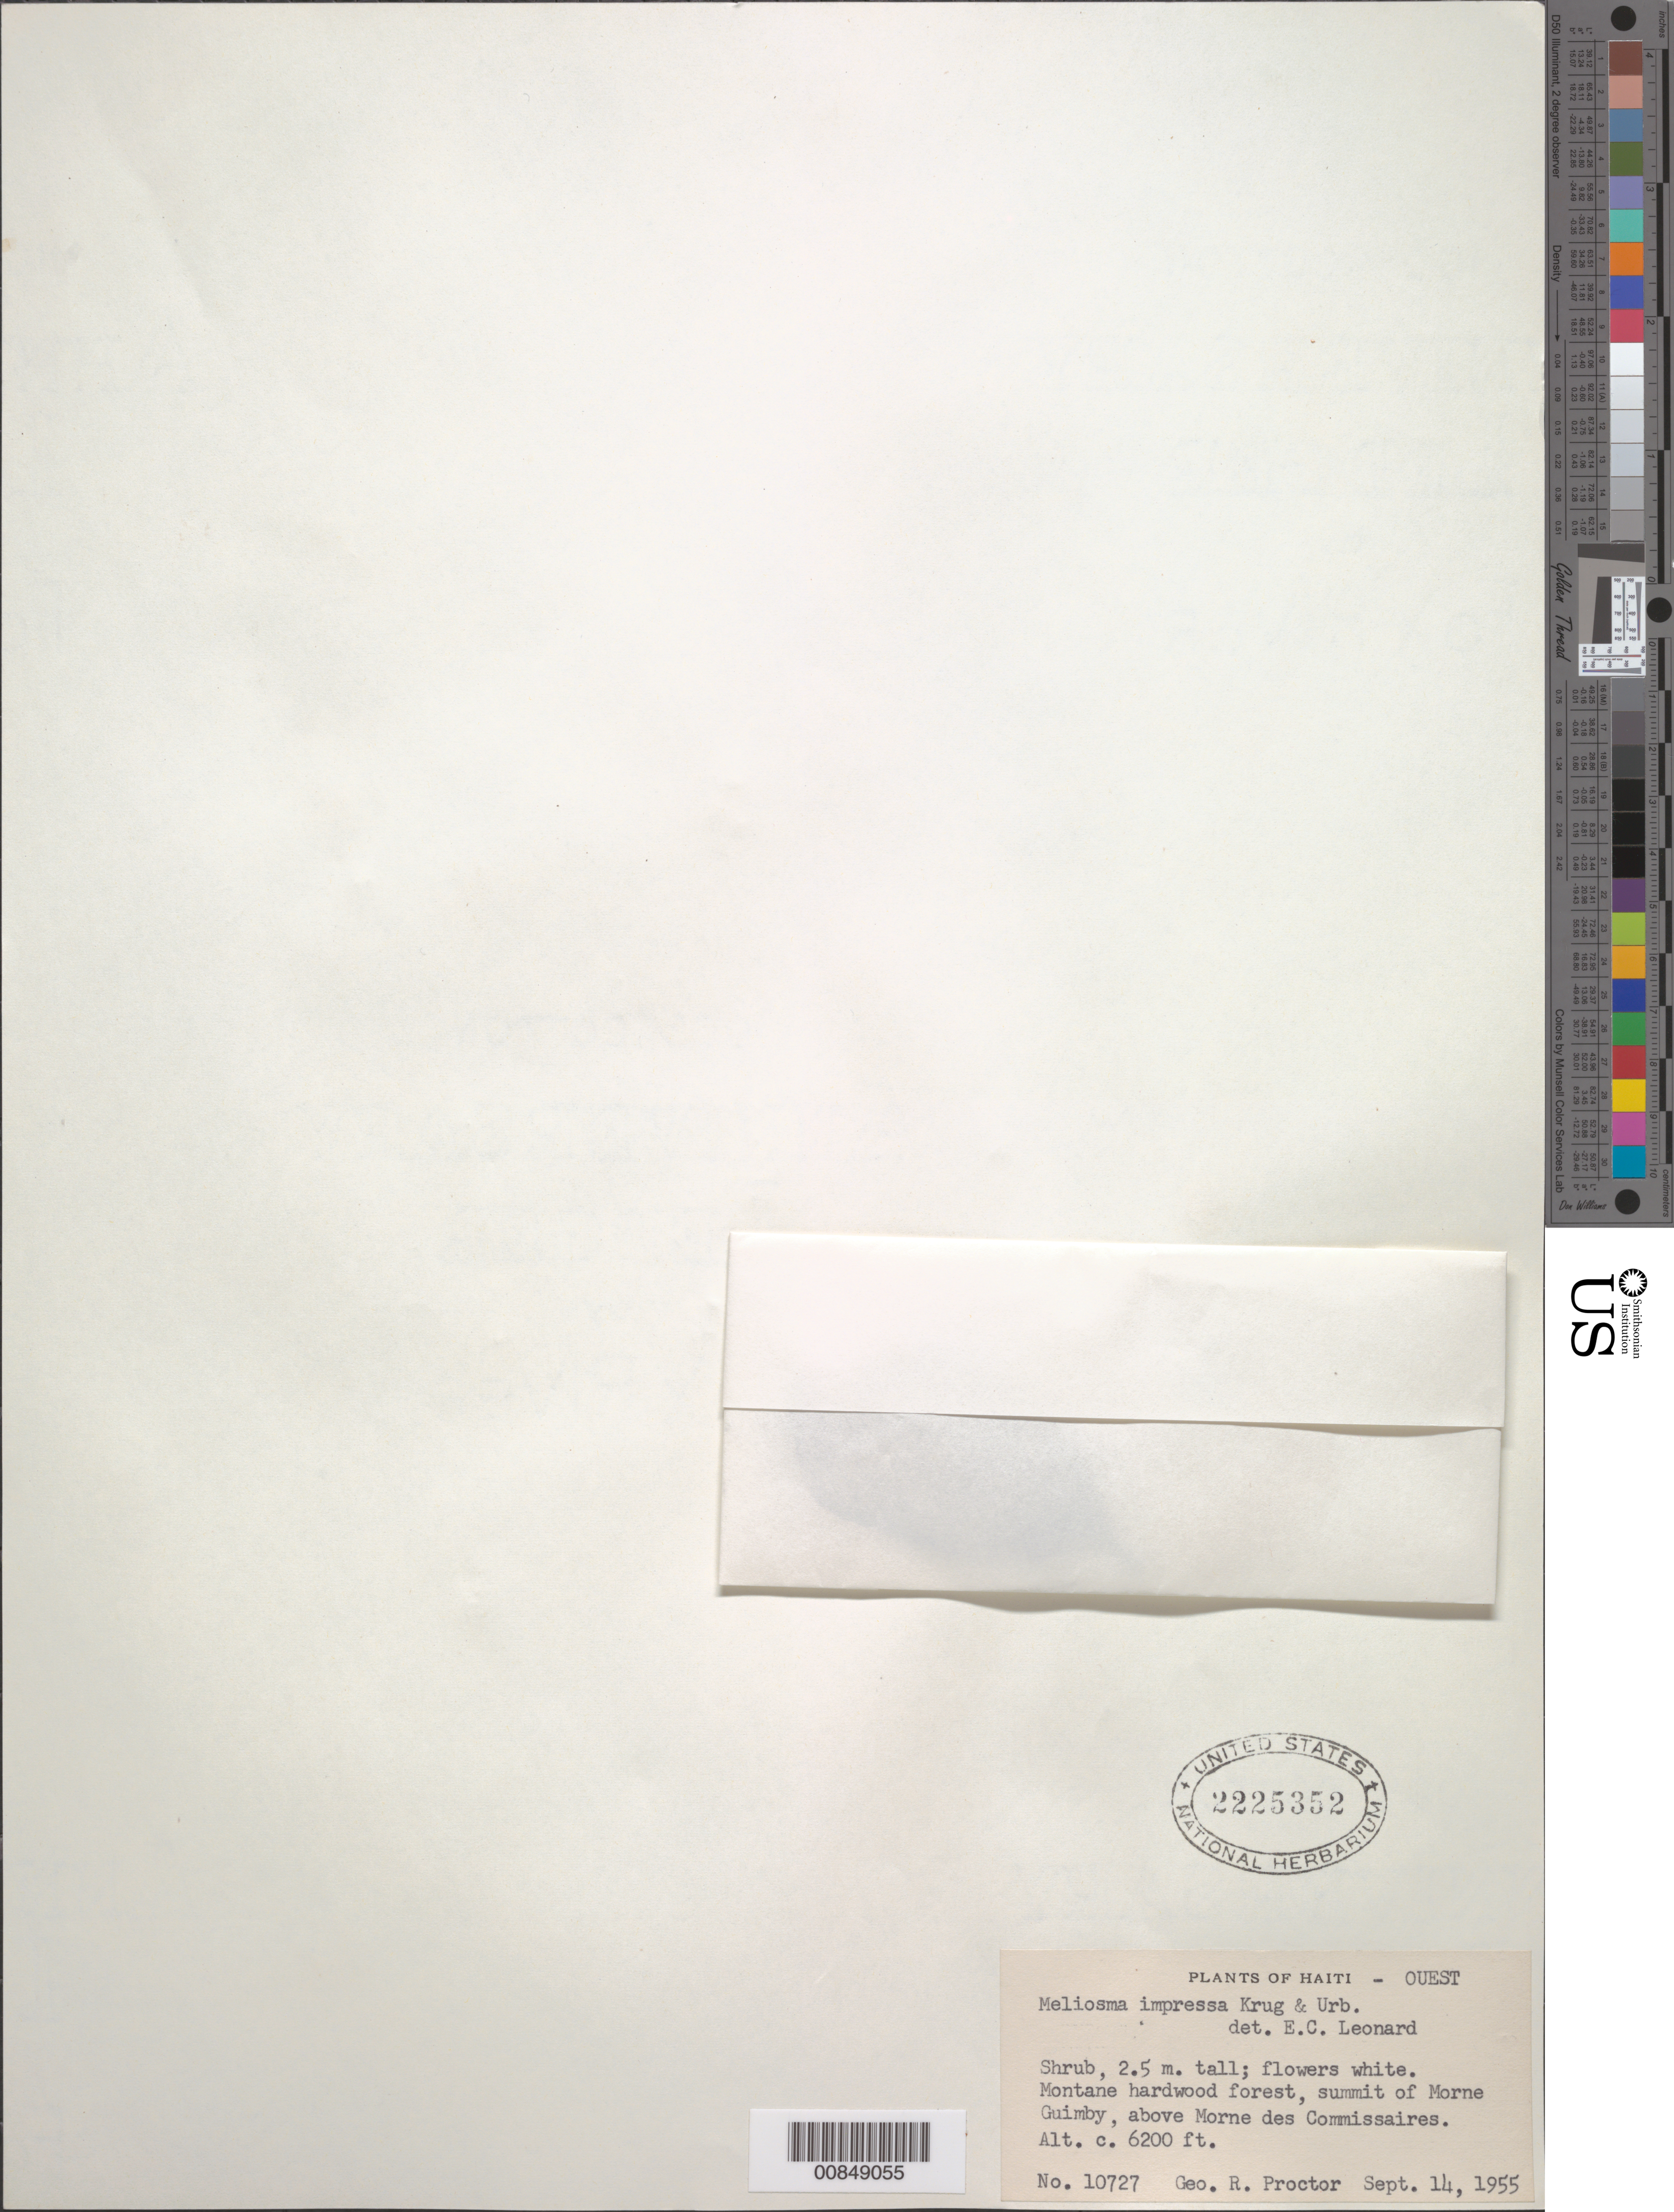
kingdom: Plantae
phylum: Tracheophyta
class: Magnoliopsida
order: Proteales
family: Sabiaceae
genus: Meliosma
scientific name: Meliosma impressa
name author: Krug & Urb.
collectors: G. R. Proctor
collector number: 10727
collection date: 1955-09-14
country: Haiti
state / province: Ouest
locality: Summit of Morne Guimby, above Morne des Commissaires.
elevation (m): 1890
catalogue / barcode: US 2225352